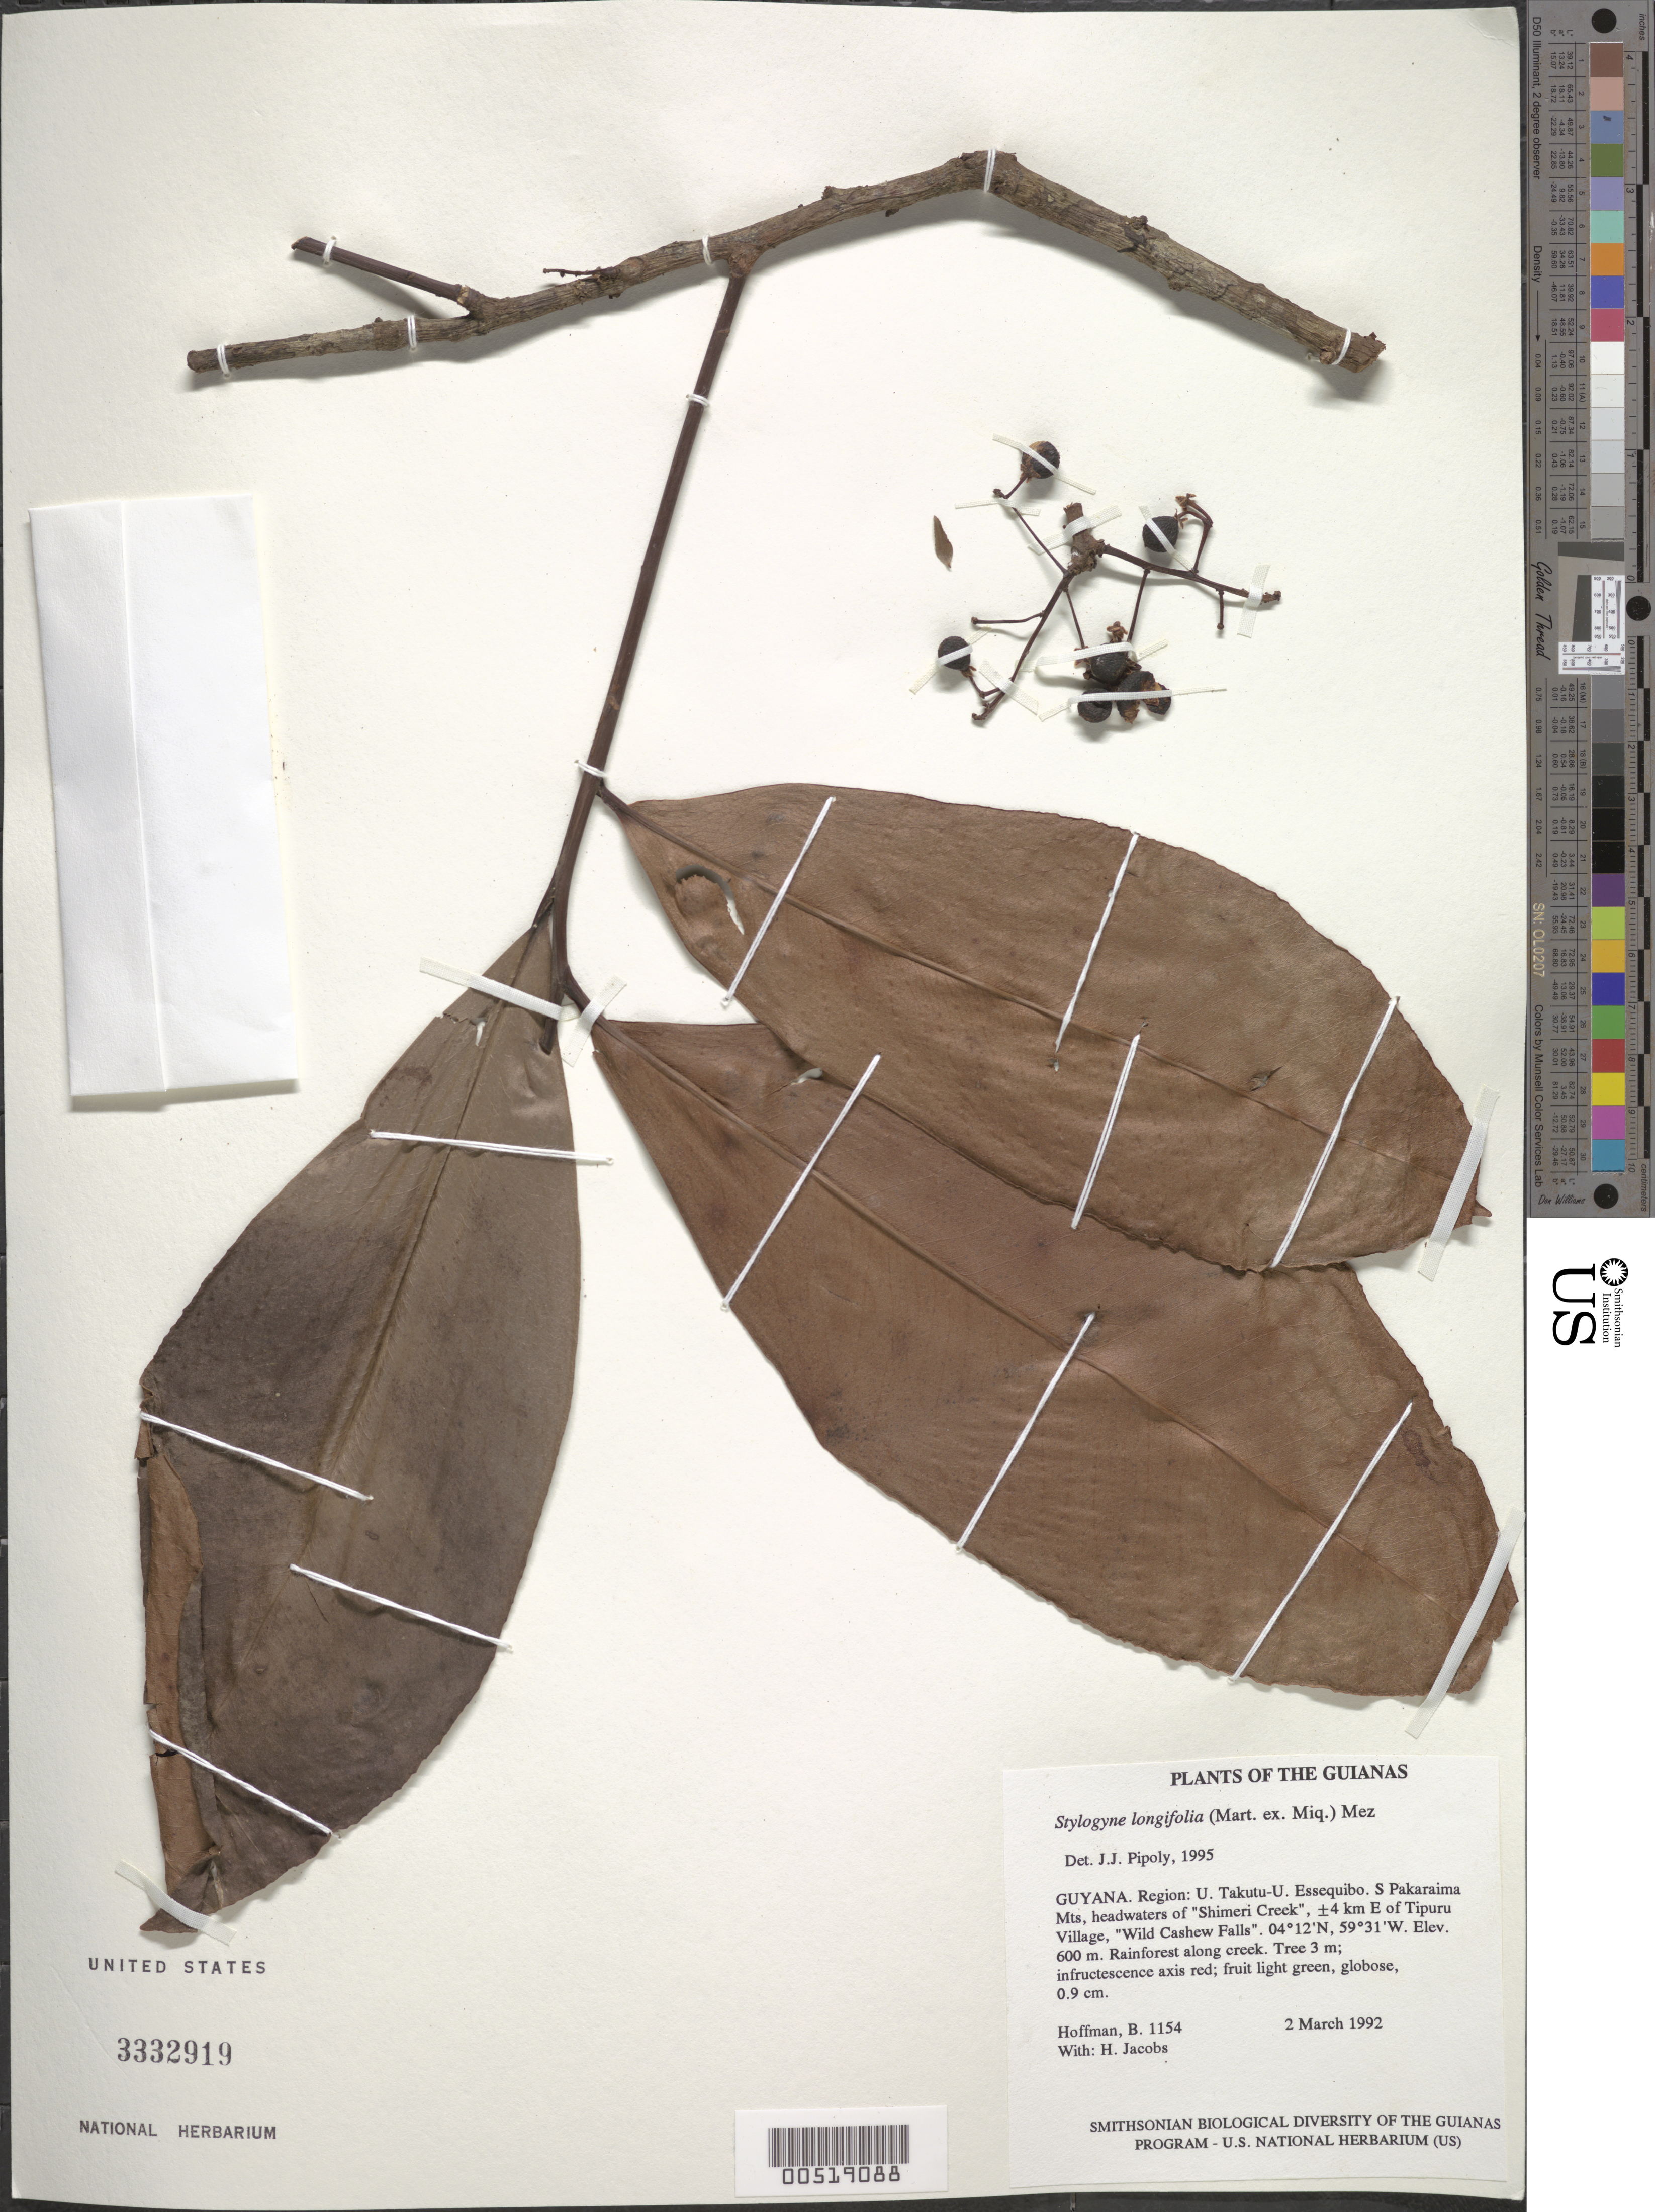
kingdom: Plantae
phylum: Tracheophyta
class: Magnoliopsida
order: Ericales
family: Primulaceae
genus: Stylogyne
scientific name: Stylogyne longifolia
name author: Mez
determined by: Pipoly, J. J., III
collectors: B. Hoffman & H. Jacobs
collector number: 1154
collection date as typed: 2 March 1992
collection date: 1992-03-02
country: Guyana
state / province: U. Takutu-U. Essequibo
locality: S Pakaraima Mts, headwaters of "Shimeri Creek", ±4 km E of Tipuru Village, "Wild Cashew Falls"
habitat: Rainforest along creek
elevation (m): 600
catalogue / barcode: US 3332919